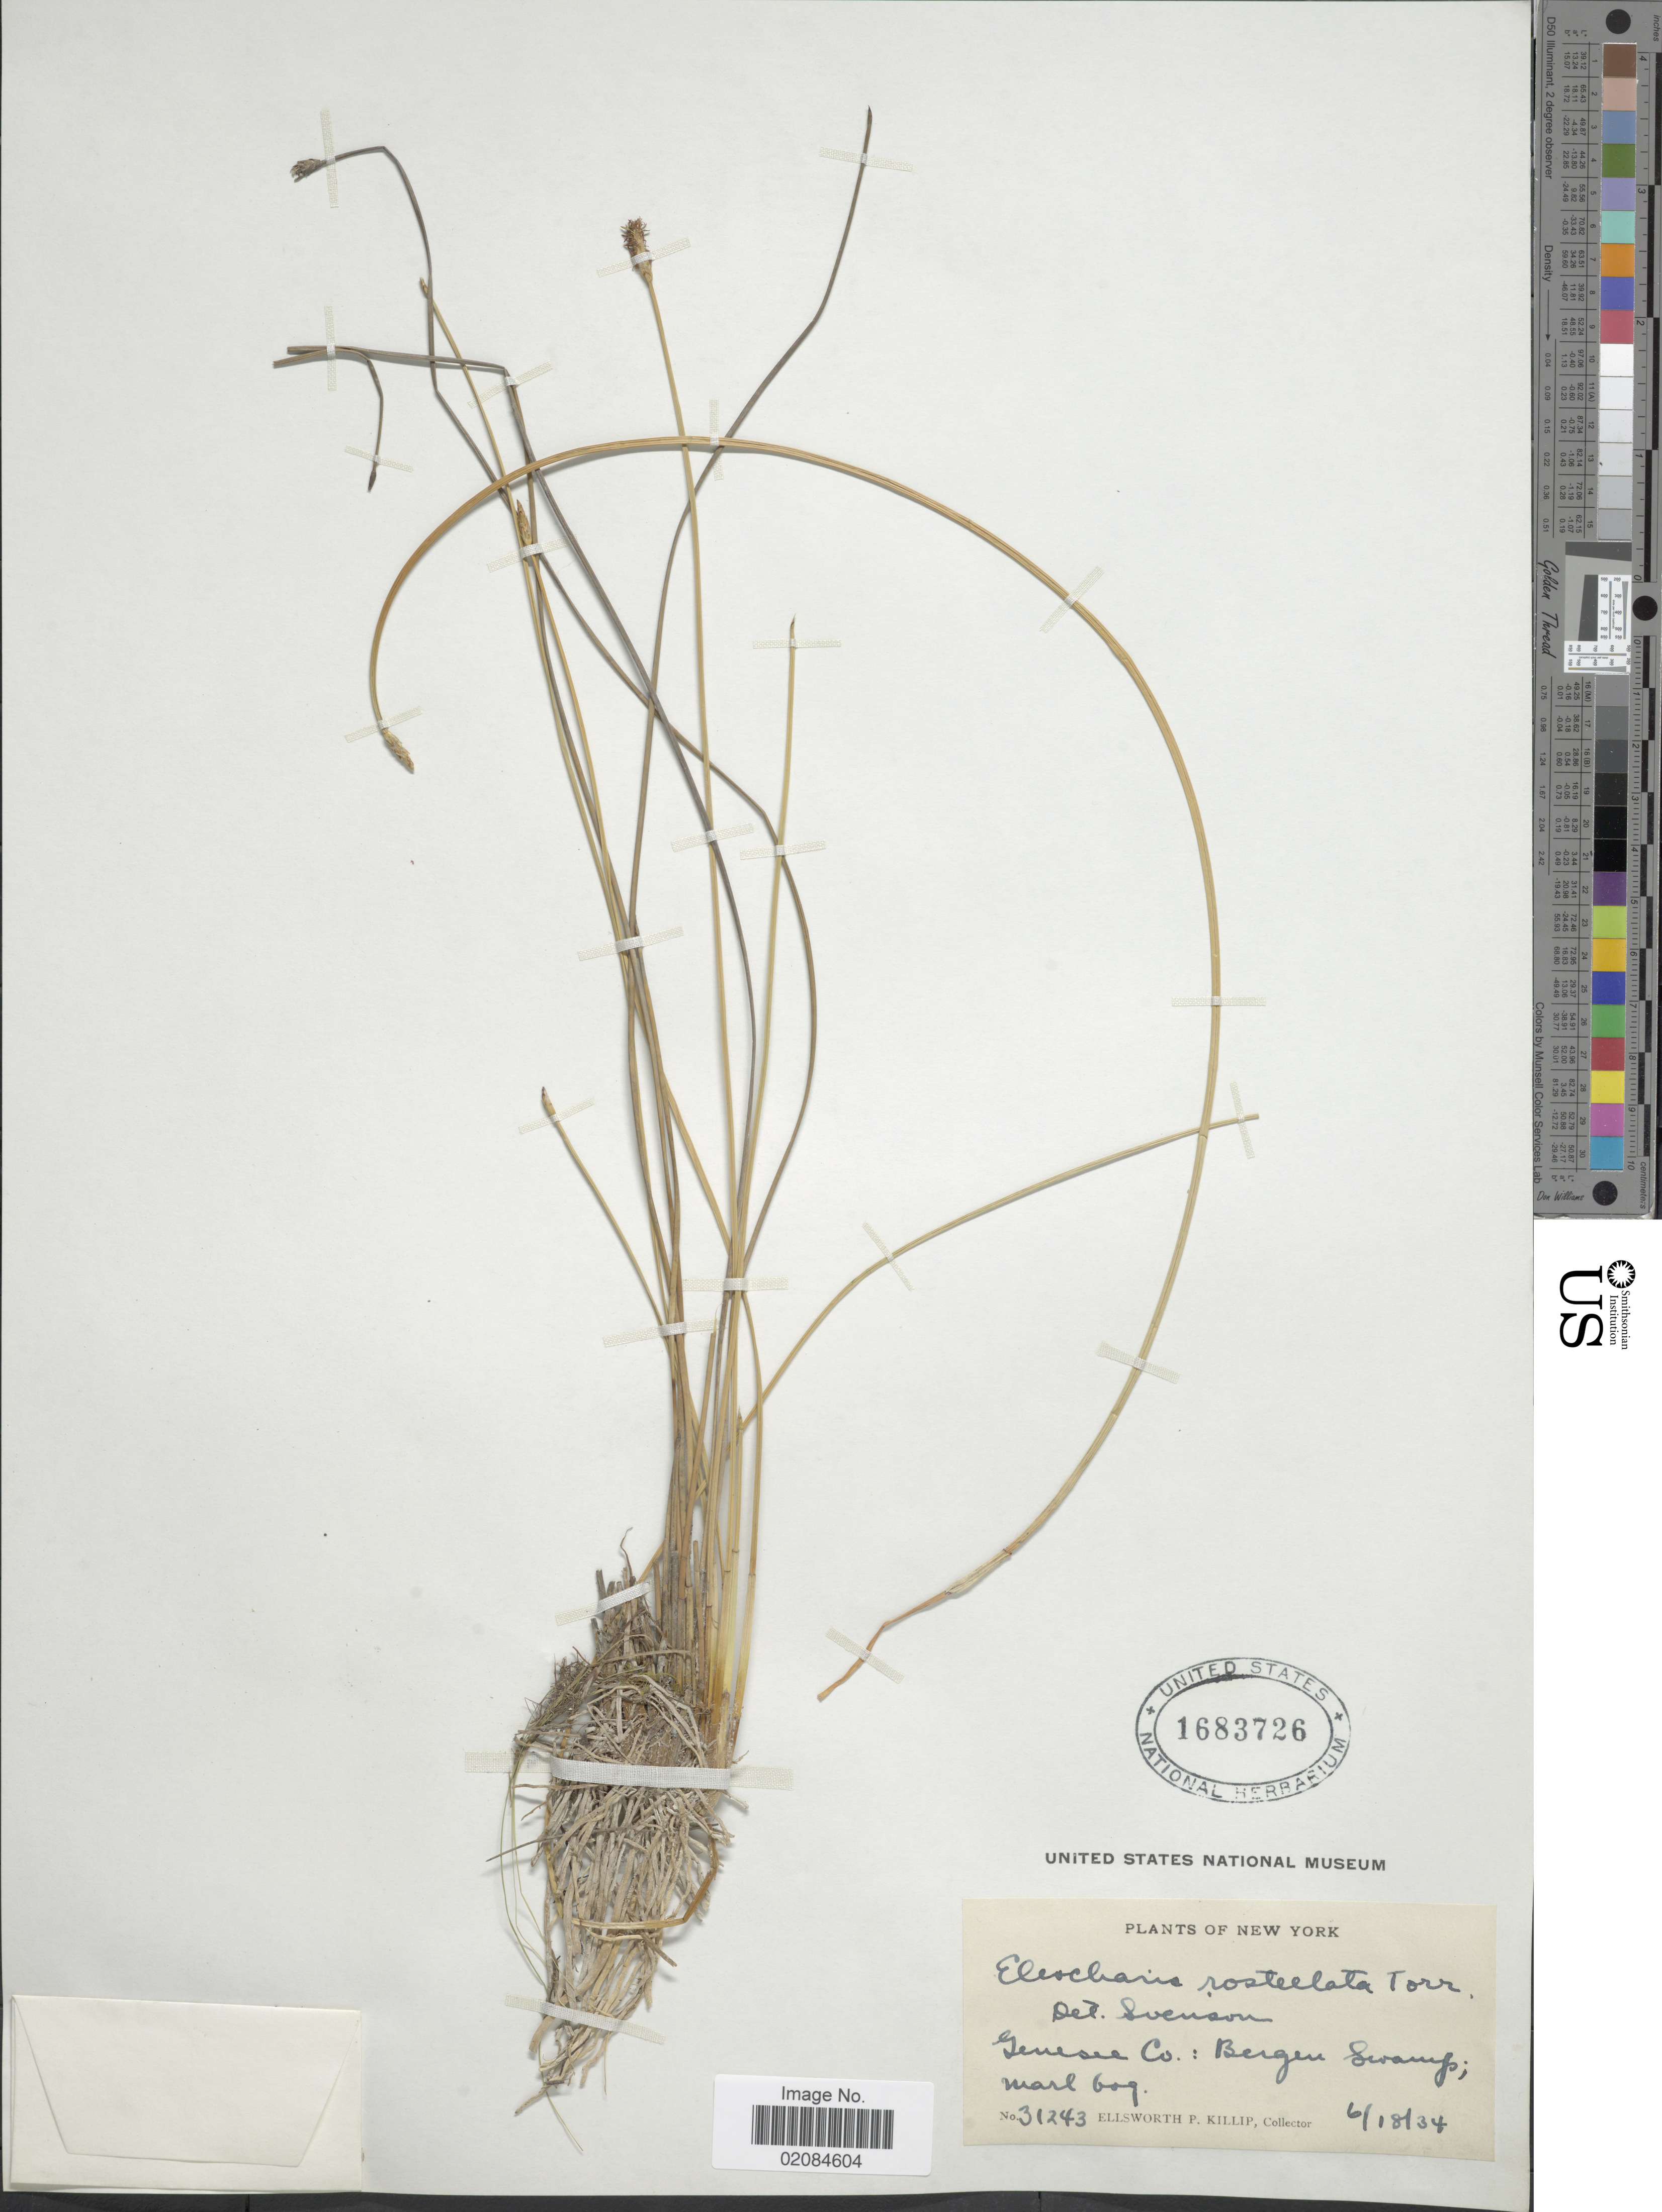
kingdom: Plantae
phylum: Tracheophyta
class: Liliopsida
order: Poales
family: Cyperaceae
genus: Eleocharis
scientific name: Eleocharis rostellata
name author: (Torr.) Torr.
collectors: E. P. Killip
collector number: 31243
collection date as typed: Transcribed d/m/y: 18/6/34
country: United States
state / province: New York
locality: Genesee Co.: Bergen Swamp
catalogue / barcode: US 1683726